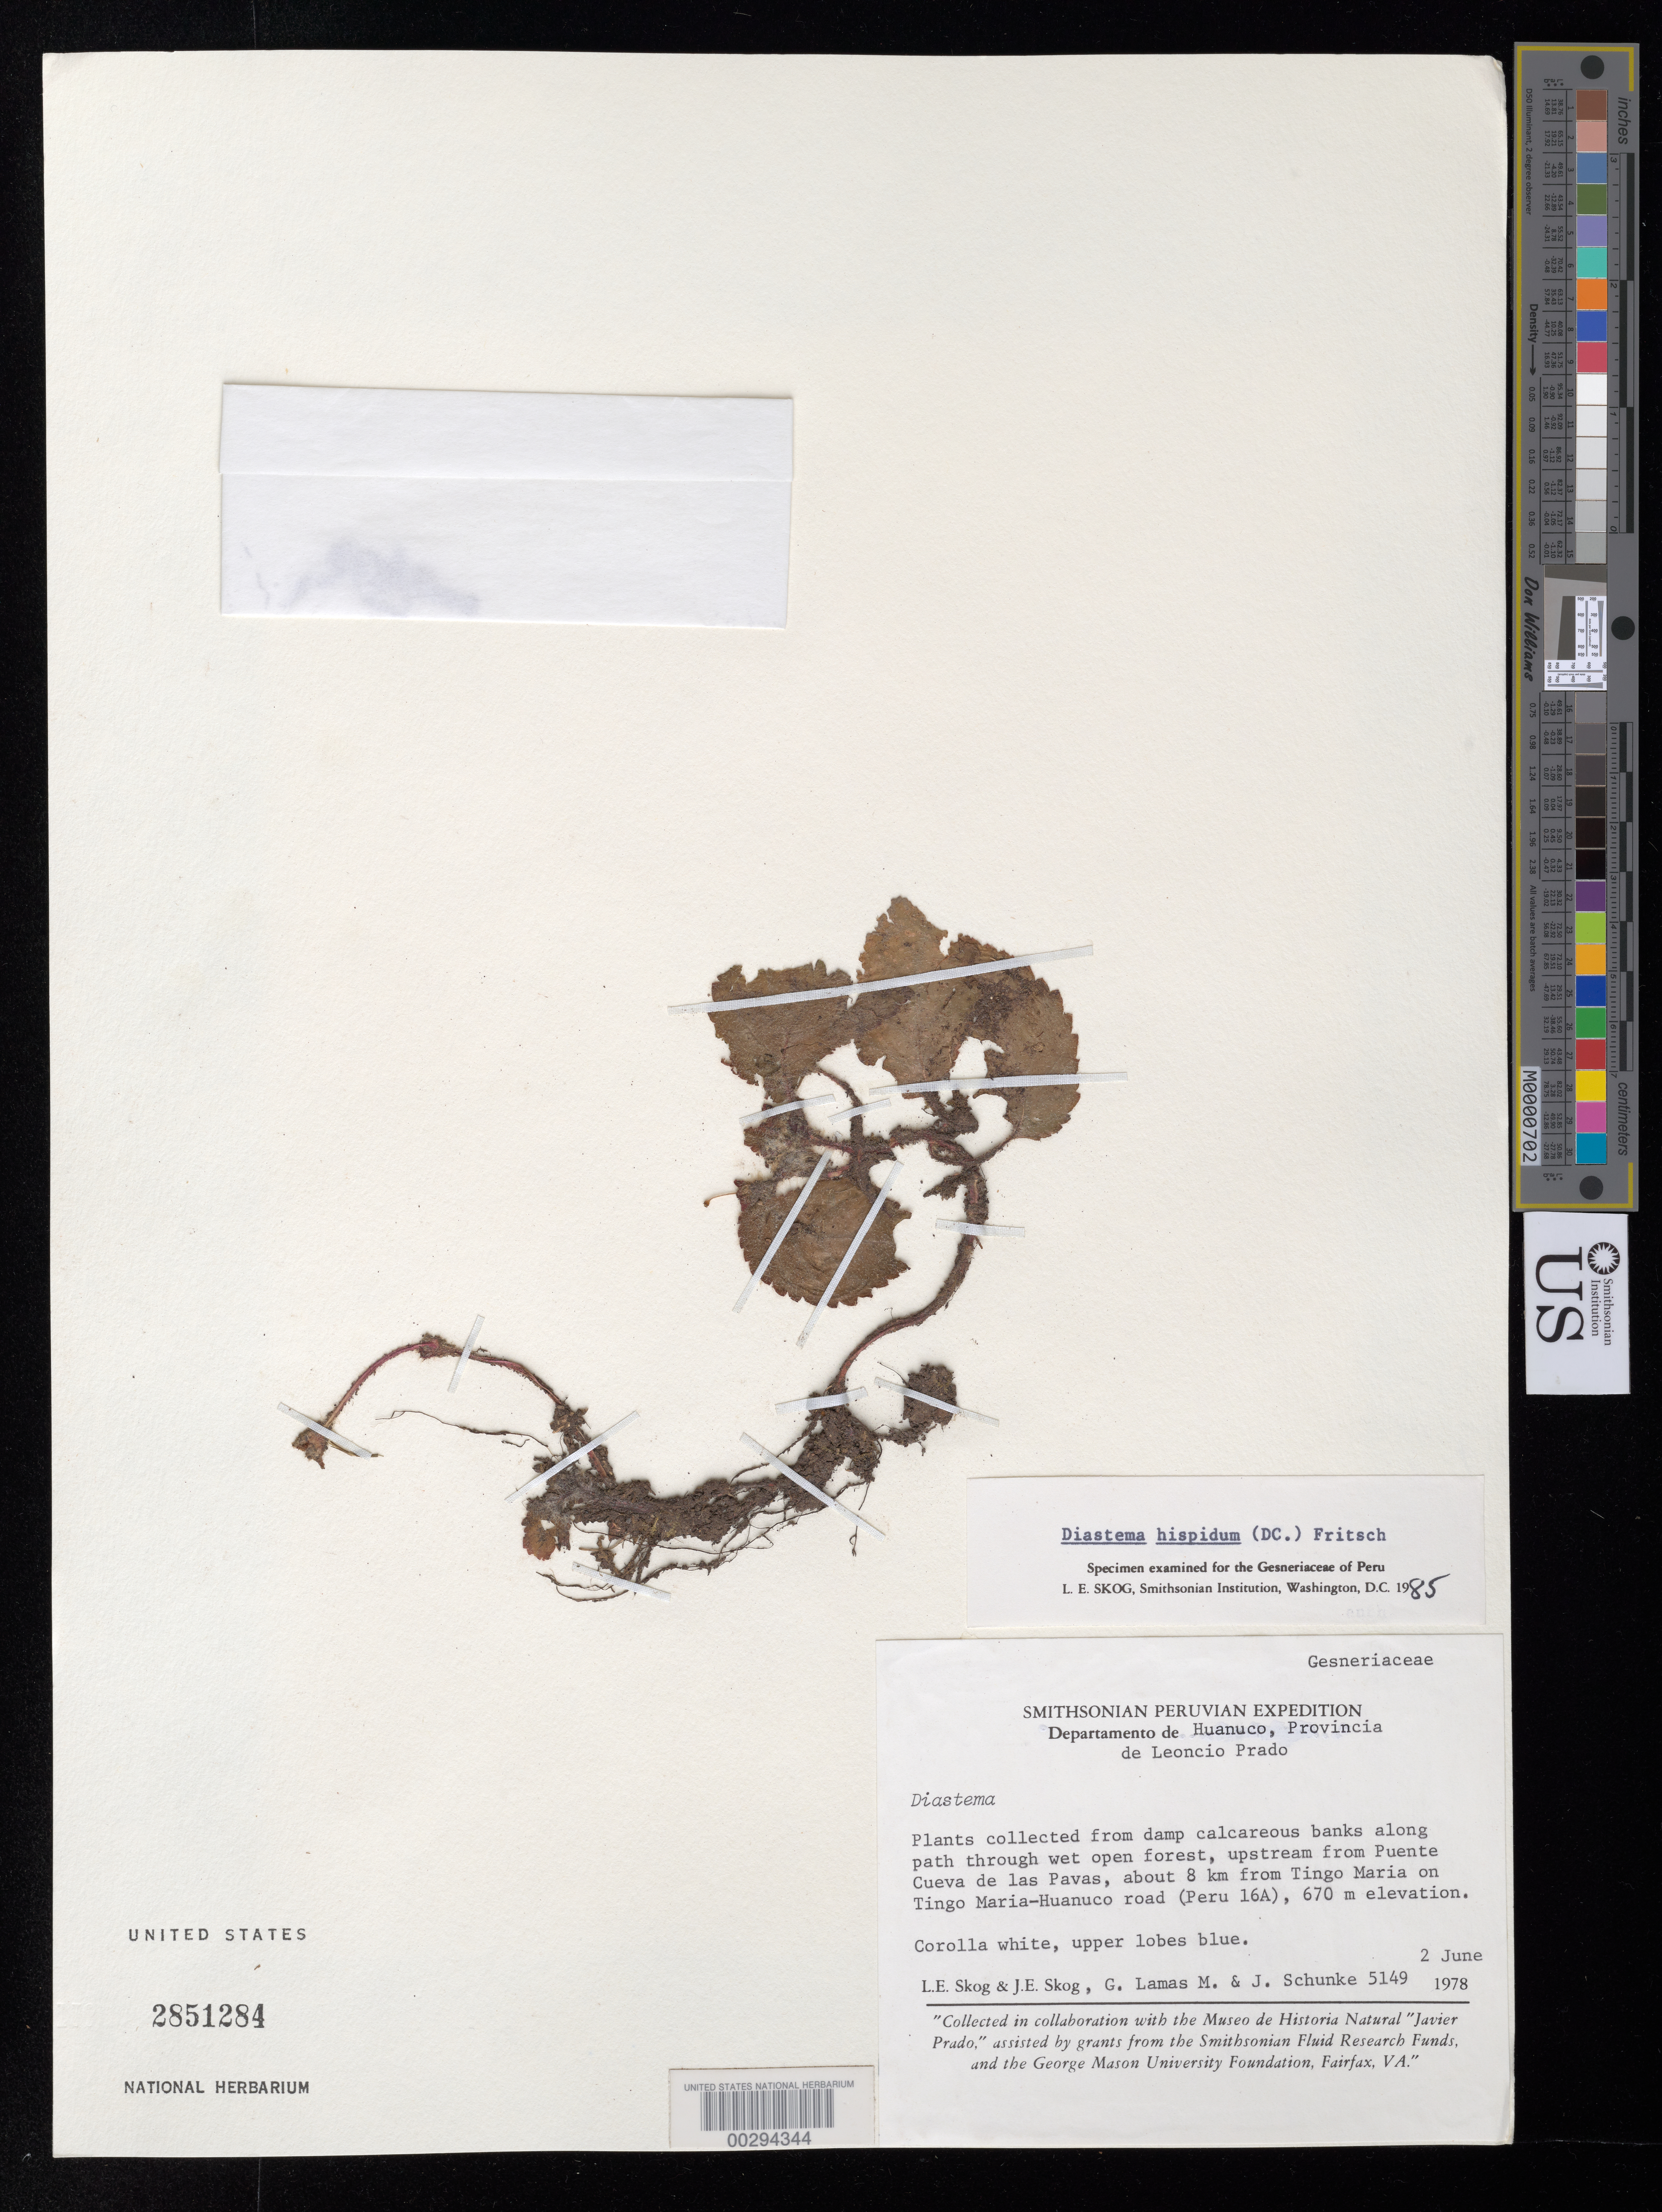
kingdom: Plantae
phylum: Tracheophyta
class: Magnoliopsida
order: Lamiales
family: Gesneriaceae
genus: Diastema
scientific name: Diastema hispidum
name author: (DC.) Fritsch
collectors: L. E. Skog, J. E. Skog, G. Lamas M. & J. Schunke Vigo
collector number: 5149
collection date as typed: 02 Jun 1978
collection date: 1978-06-02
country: Peru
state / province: Huánuco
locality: Prov. Leoncio Prado; upstream from Puente Cueva de las Pavas, about 8 km from Tingo Maria on Tingo Maria-Huanuco road (Peru 16a)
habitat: Wet open forest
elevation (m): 670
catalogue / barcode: US 2851284